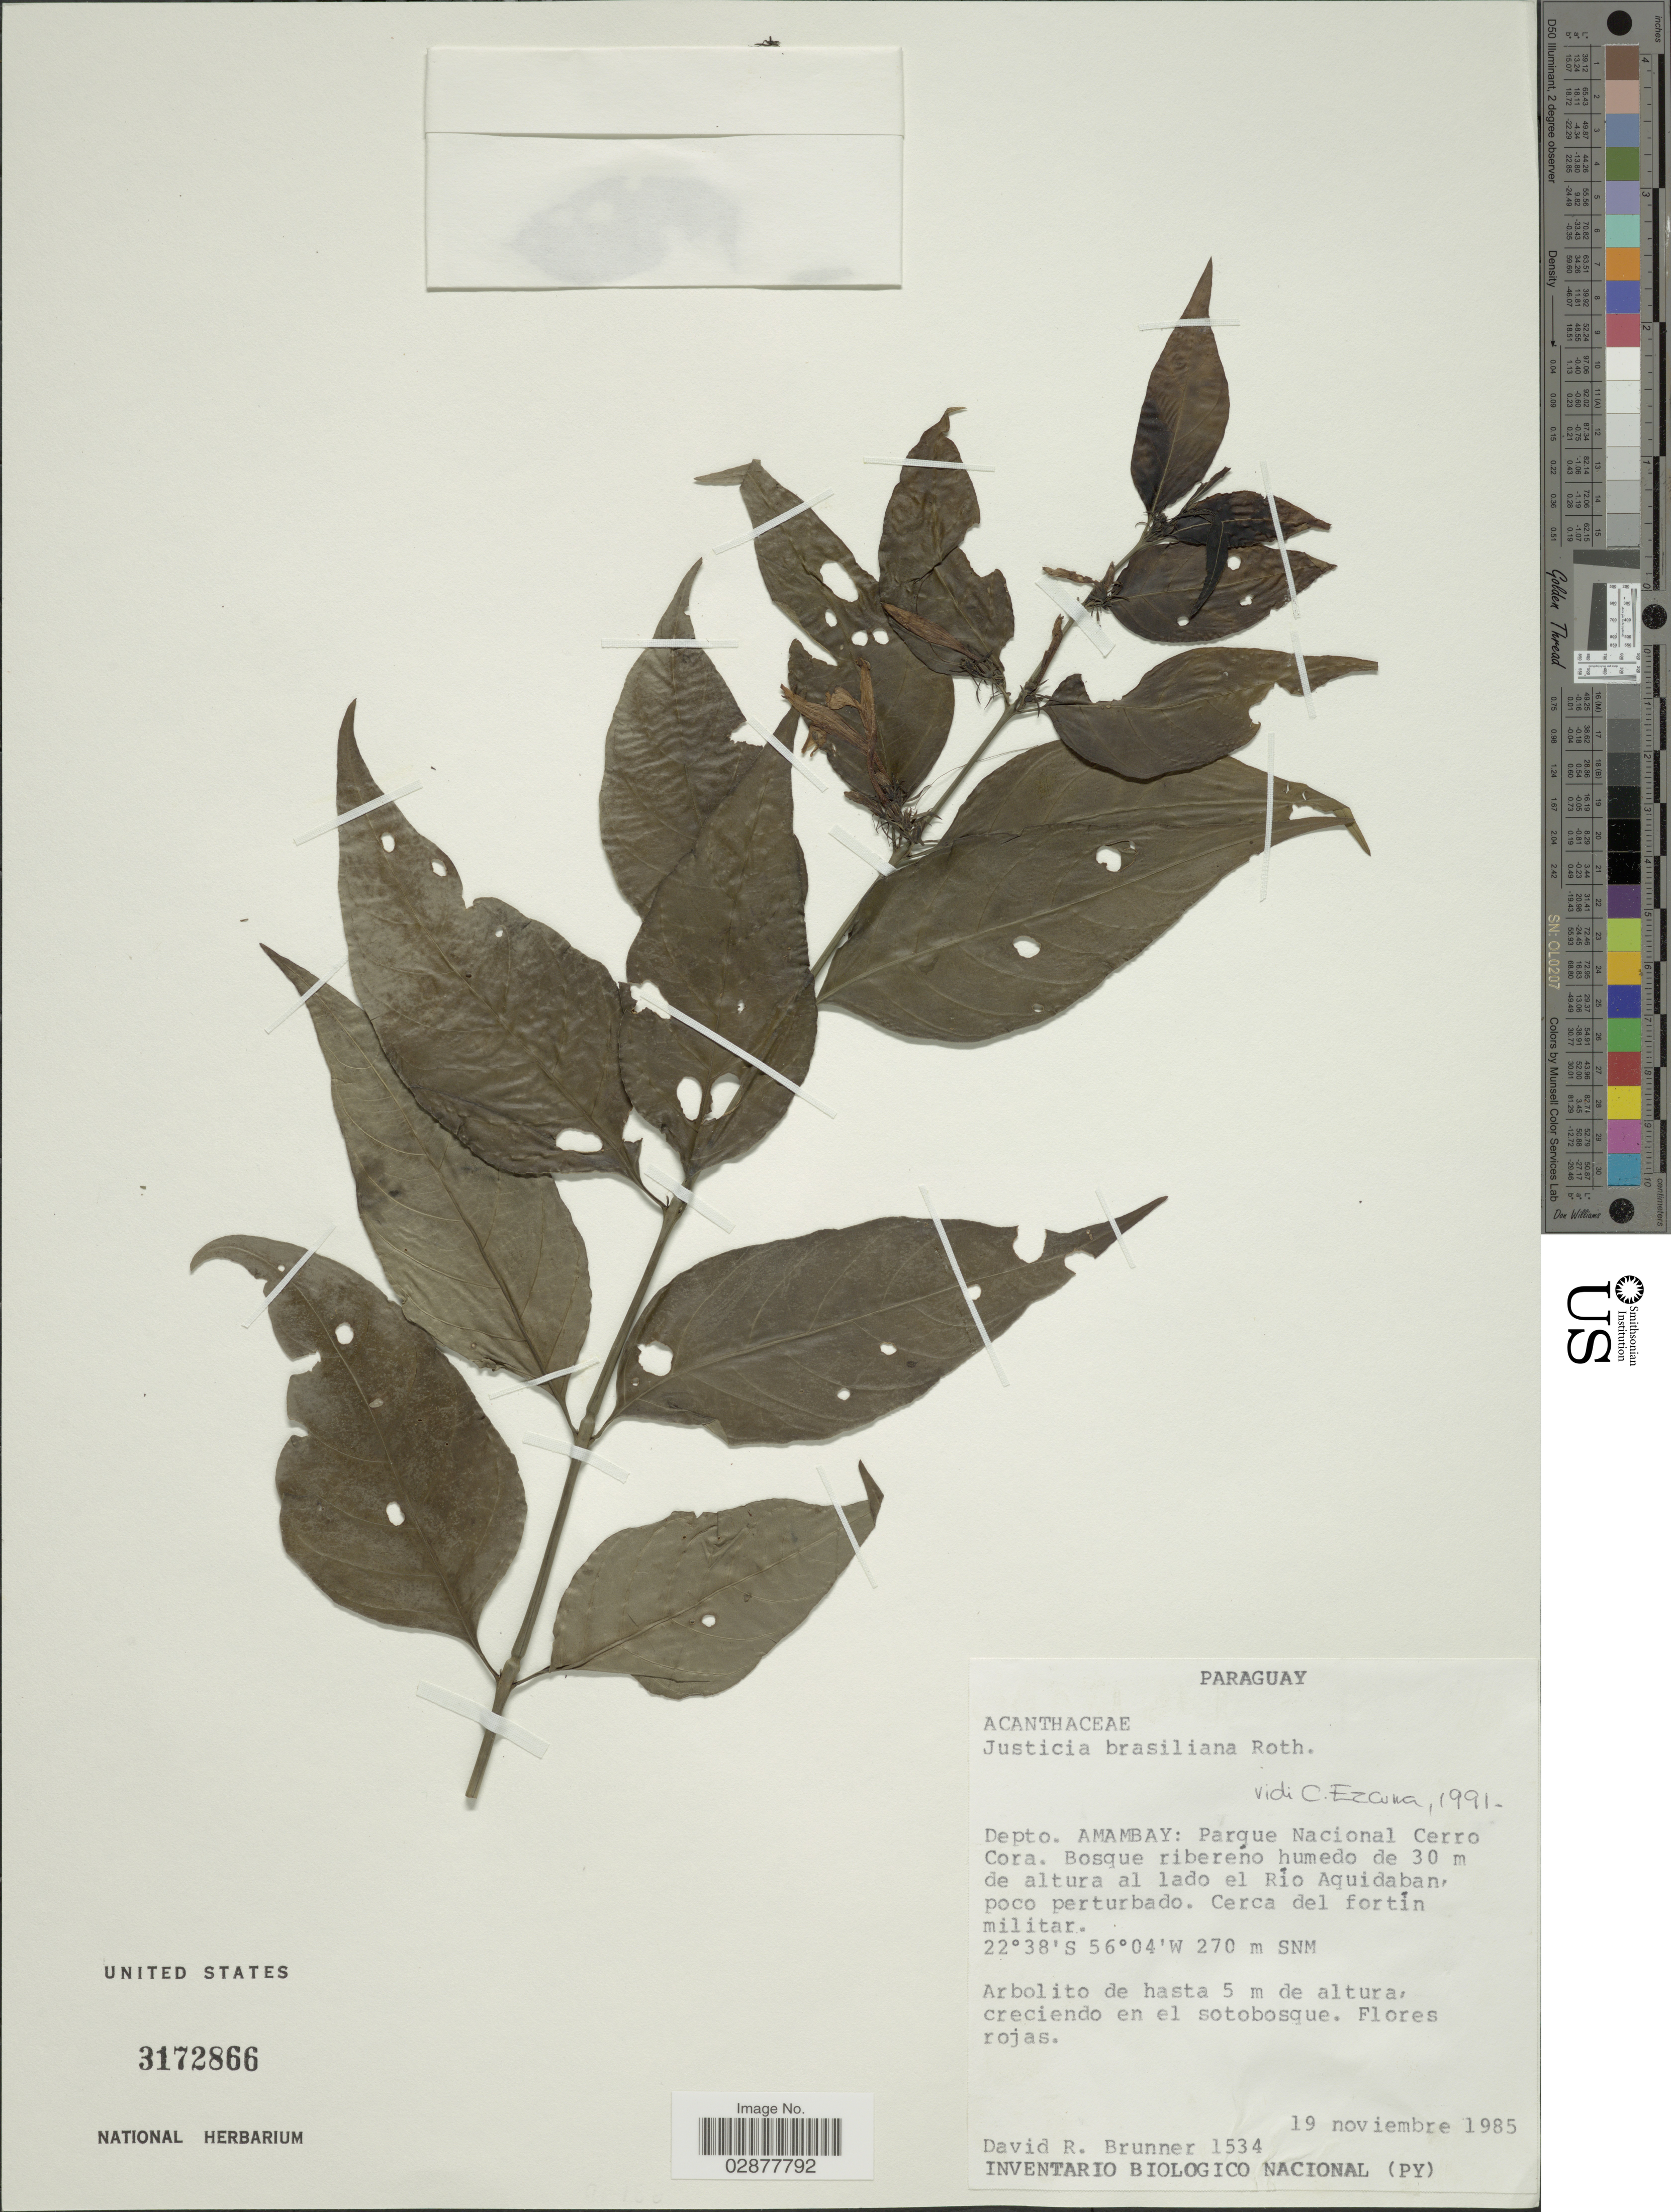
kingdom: Plantae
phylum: Tracheophyta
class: Magnoliopsida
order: Lamiales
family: Acanthaceae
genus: Justicia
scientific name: Justicia brasiliana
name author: Roth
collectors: D. R. Brunner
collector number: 1534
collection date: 1985-11-19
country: Paraguay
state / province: Amambay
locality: Depto. Amambay: Parque Nacional Cerro Cora. Bosque ribereno humedo de 30 m de altura al lado el Rip Aquidaban, poco perturbado. Cerca del fortin militar.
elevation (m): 270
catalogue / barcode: US 3172866